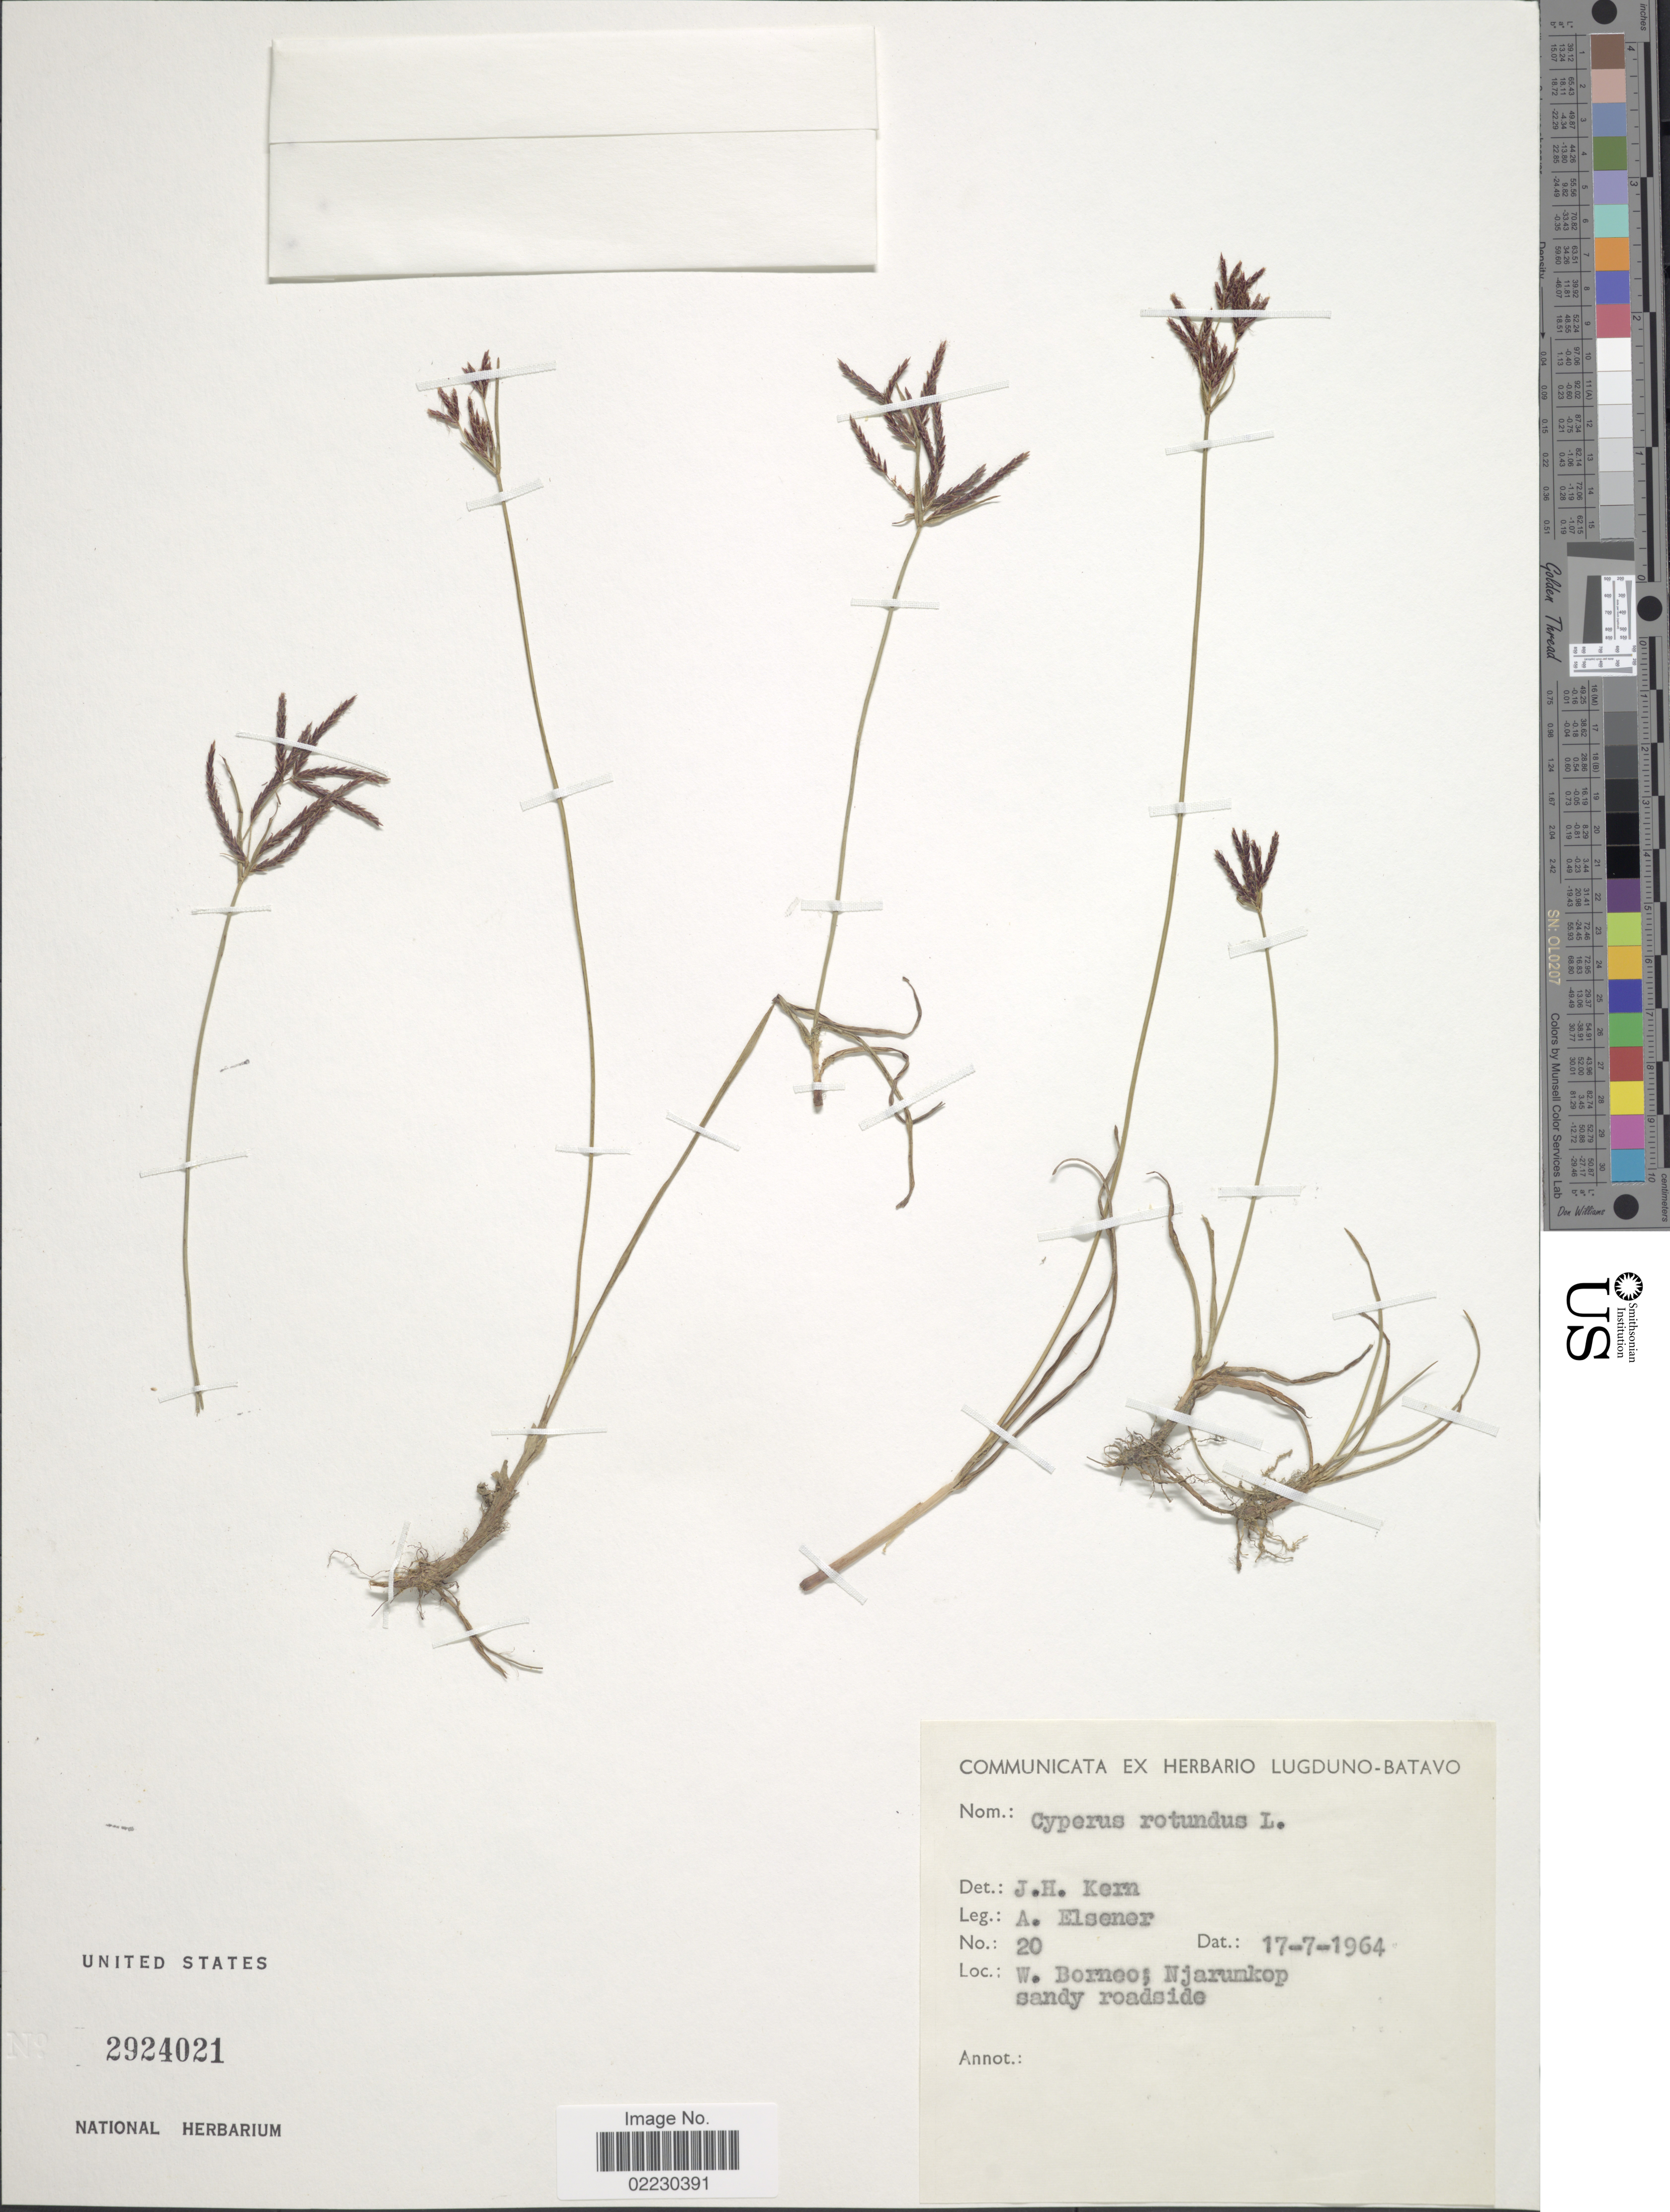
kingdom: Plantae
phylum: Tracheophyta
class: Liliopsida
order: Poales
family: Cyperaceae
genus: Cyperus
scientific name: Cyperus rotundus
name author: L.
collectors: A. Elsener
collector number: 20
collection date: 1964-07-17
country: Indonesia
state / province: Kalimantan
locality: W. Borneo; Njarumkop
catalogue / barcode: US 2924021